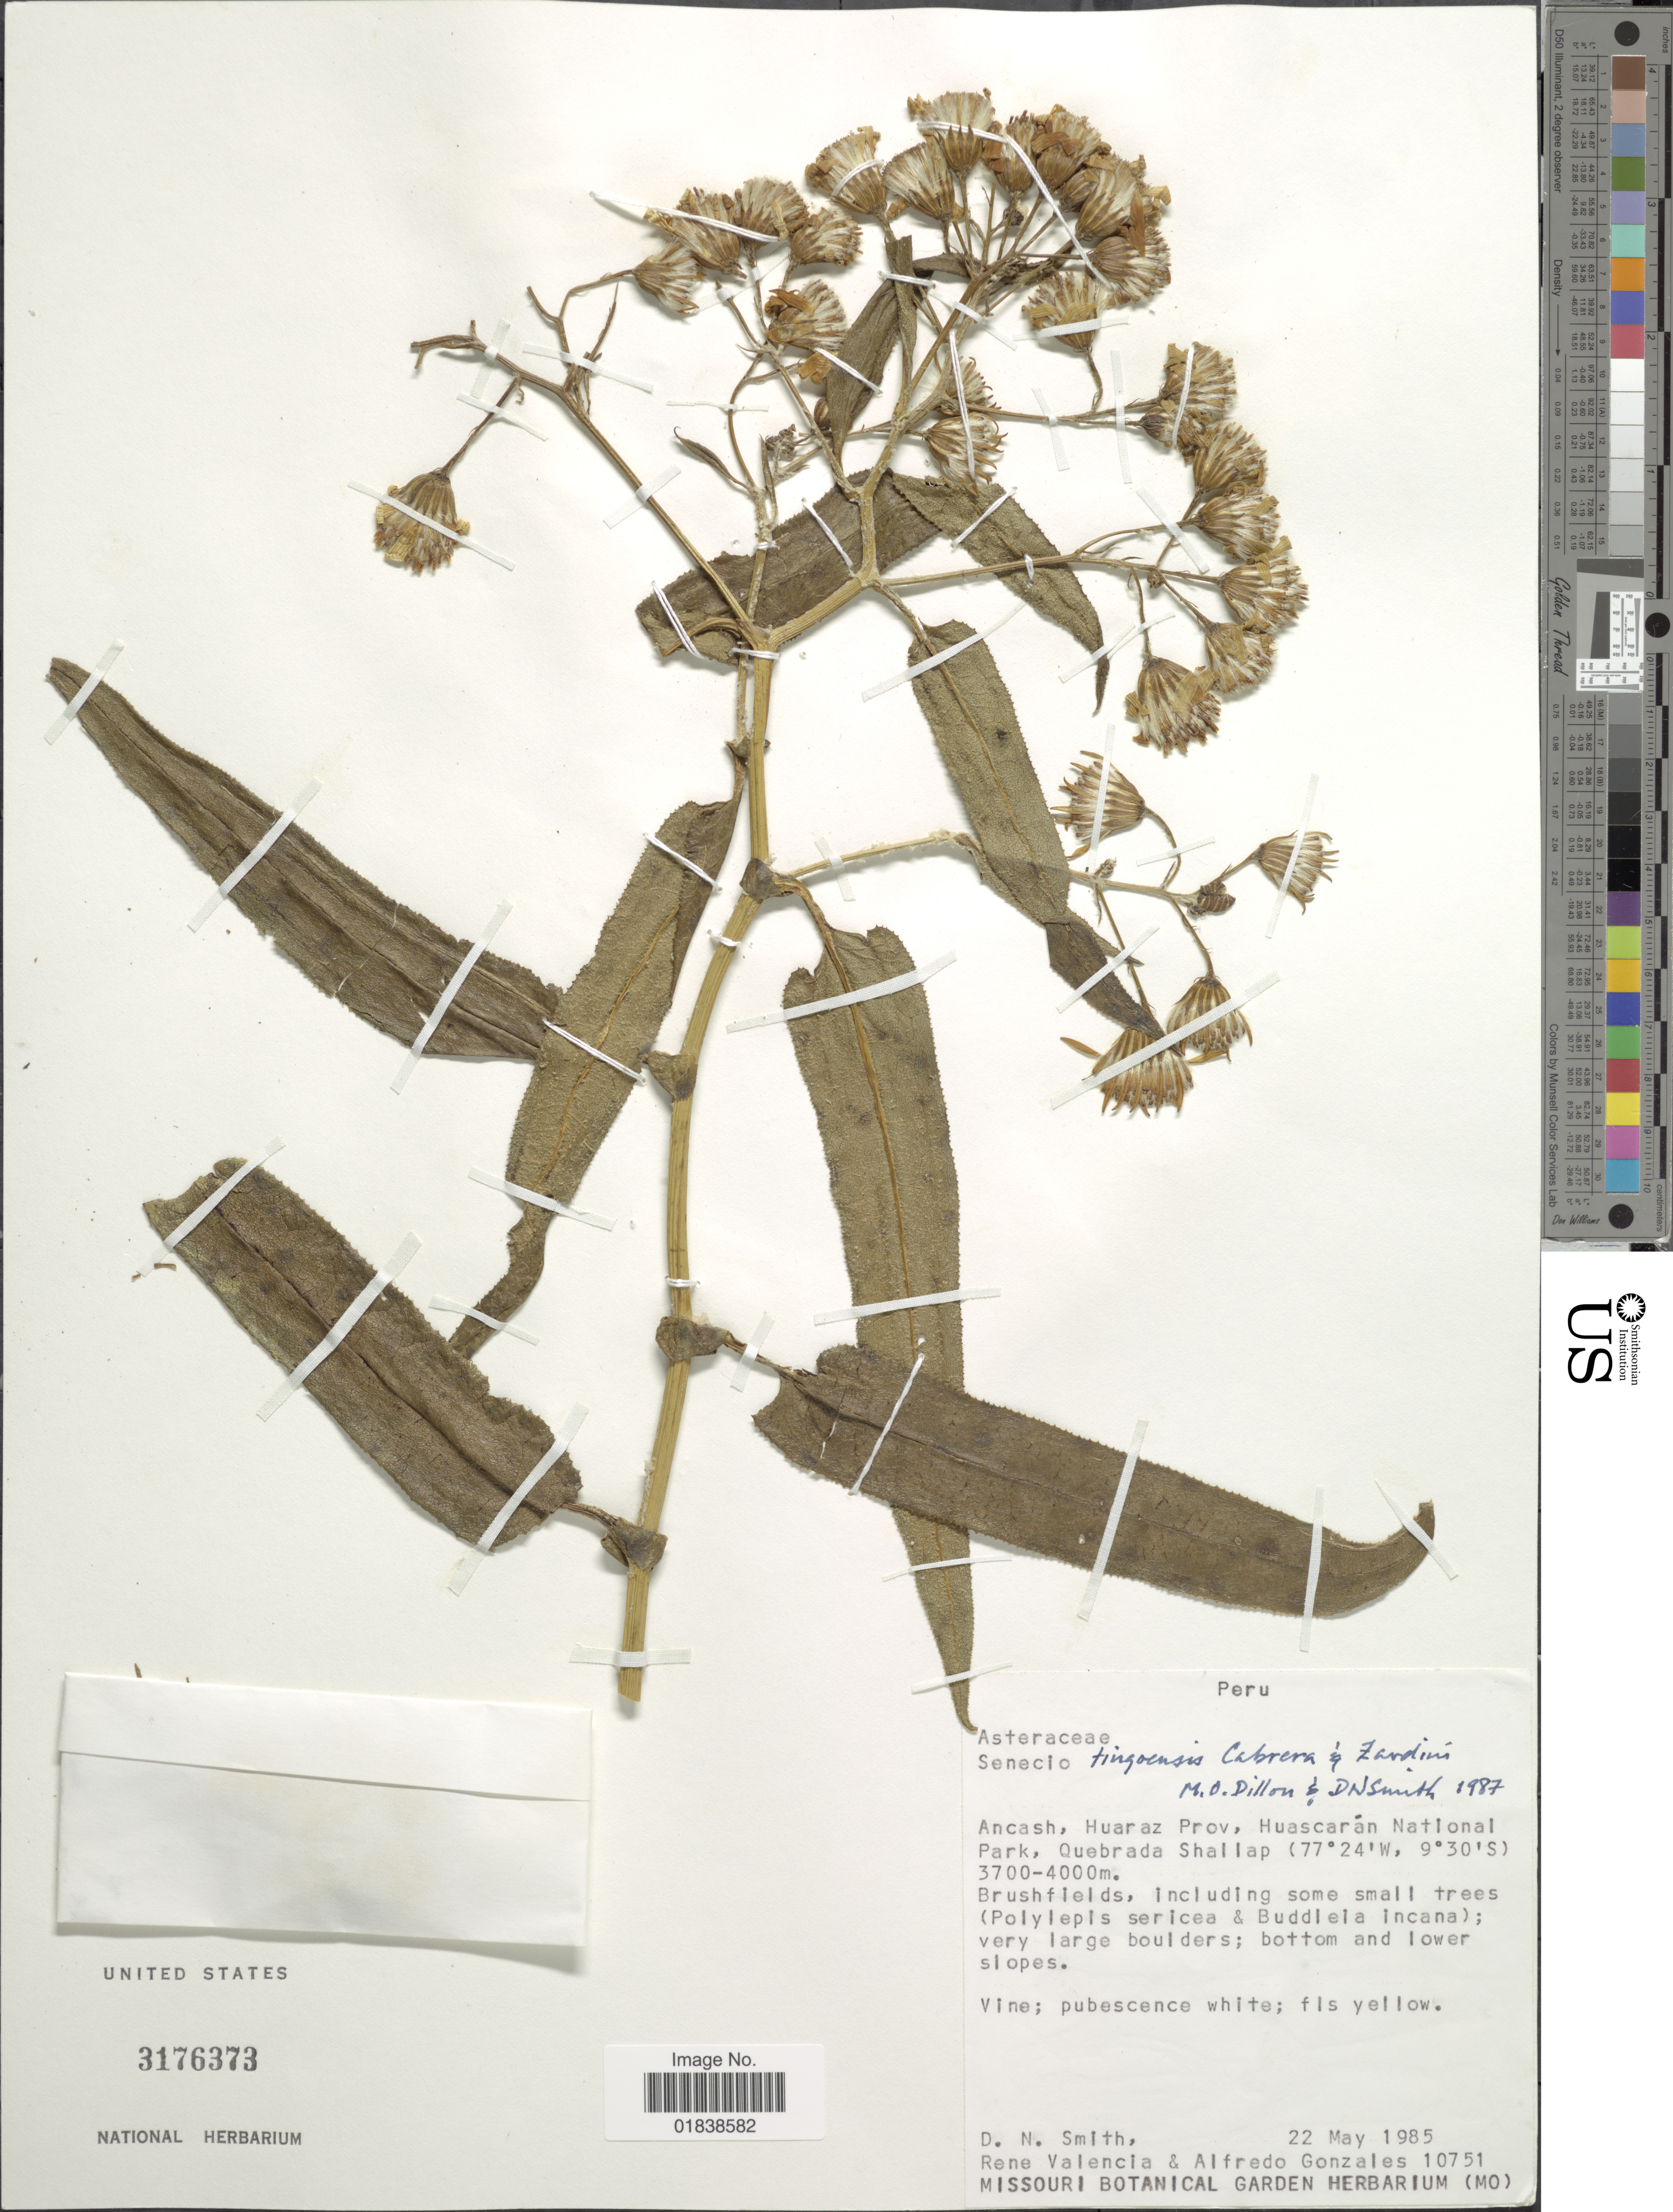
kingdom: Plantae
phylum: Tracheophyta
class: Magnoliopsida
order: Asterales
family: Asteraceae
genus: Senecio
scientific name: Senecio tingoensis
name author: Cabrera & Zardini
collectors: D. Smith, R. Valencia & A. Gonzáles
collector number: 10751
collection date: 1985-05-22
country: Peru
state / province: Ancash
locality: Huaraz Prov., Huascaran National Park, Quebrada Shallap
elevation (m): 3700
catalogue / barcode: US 3176373